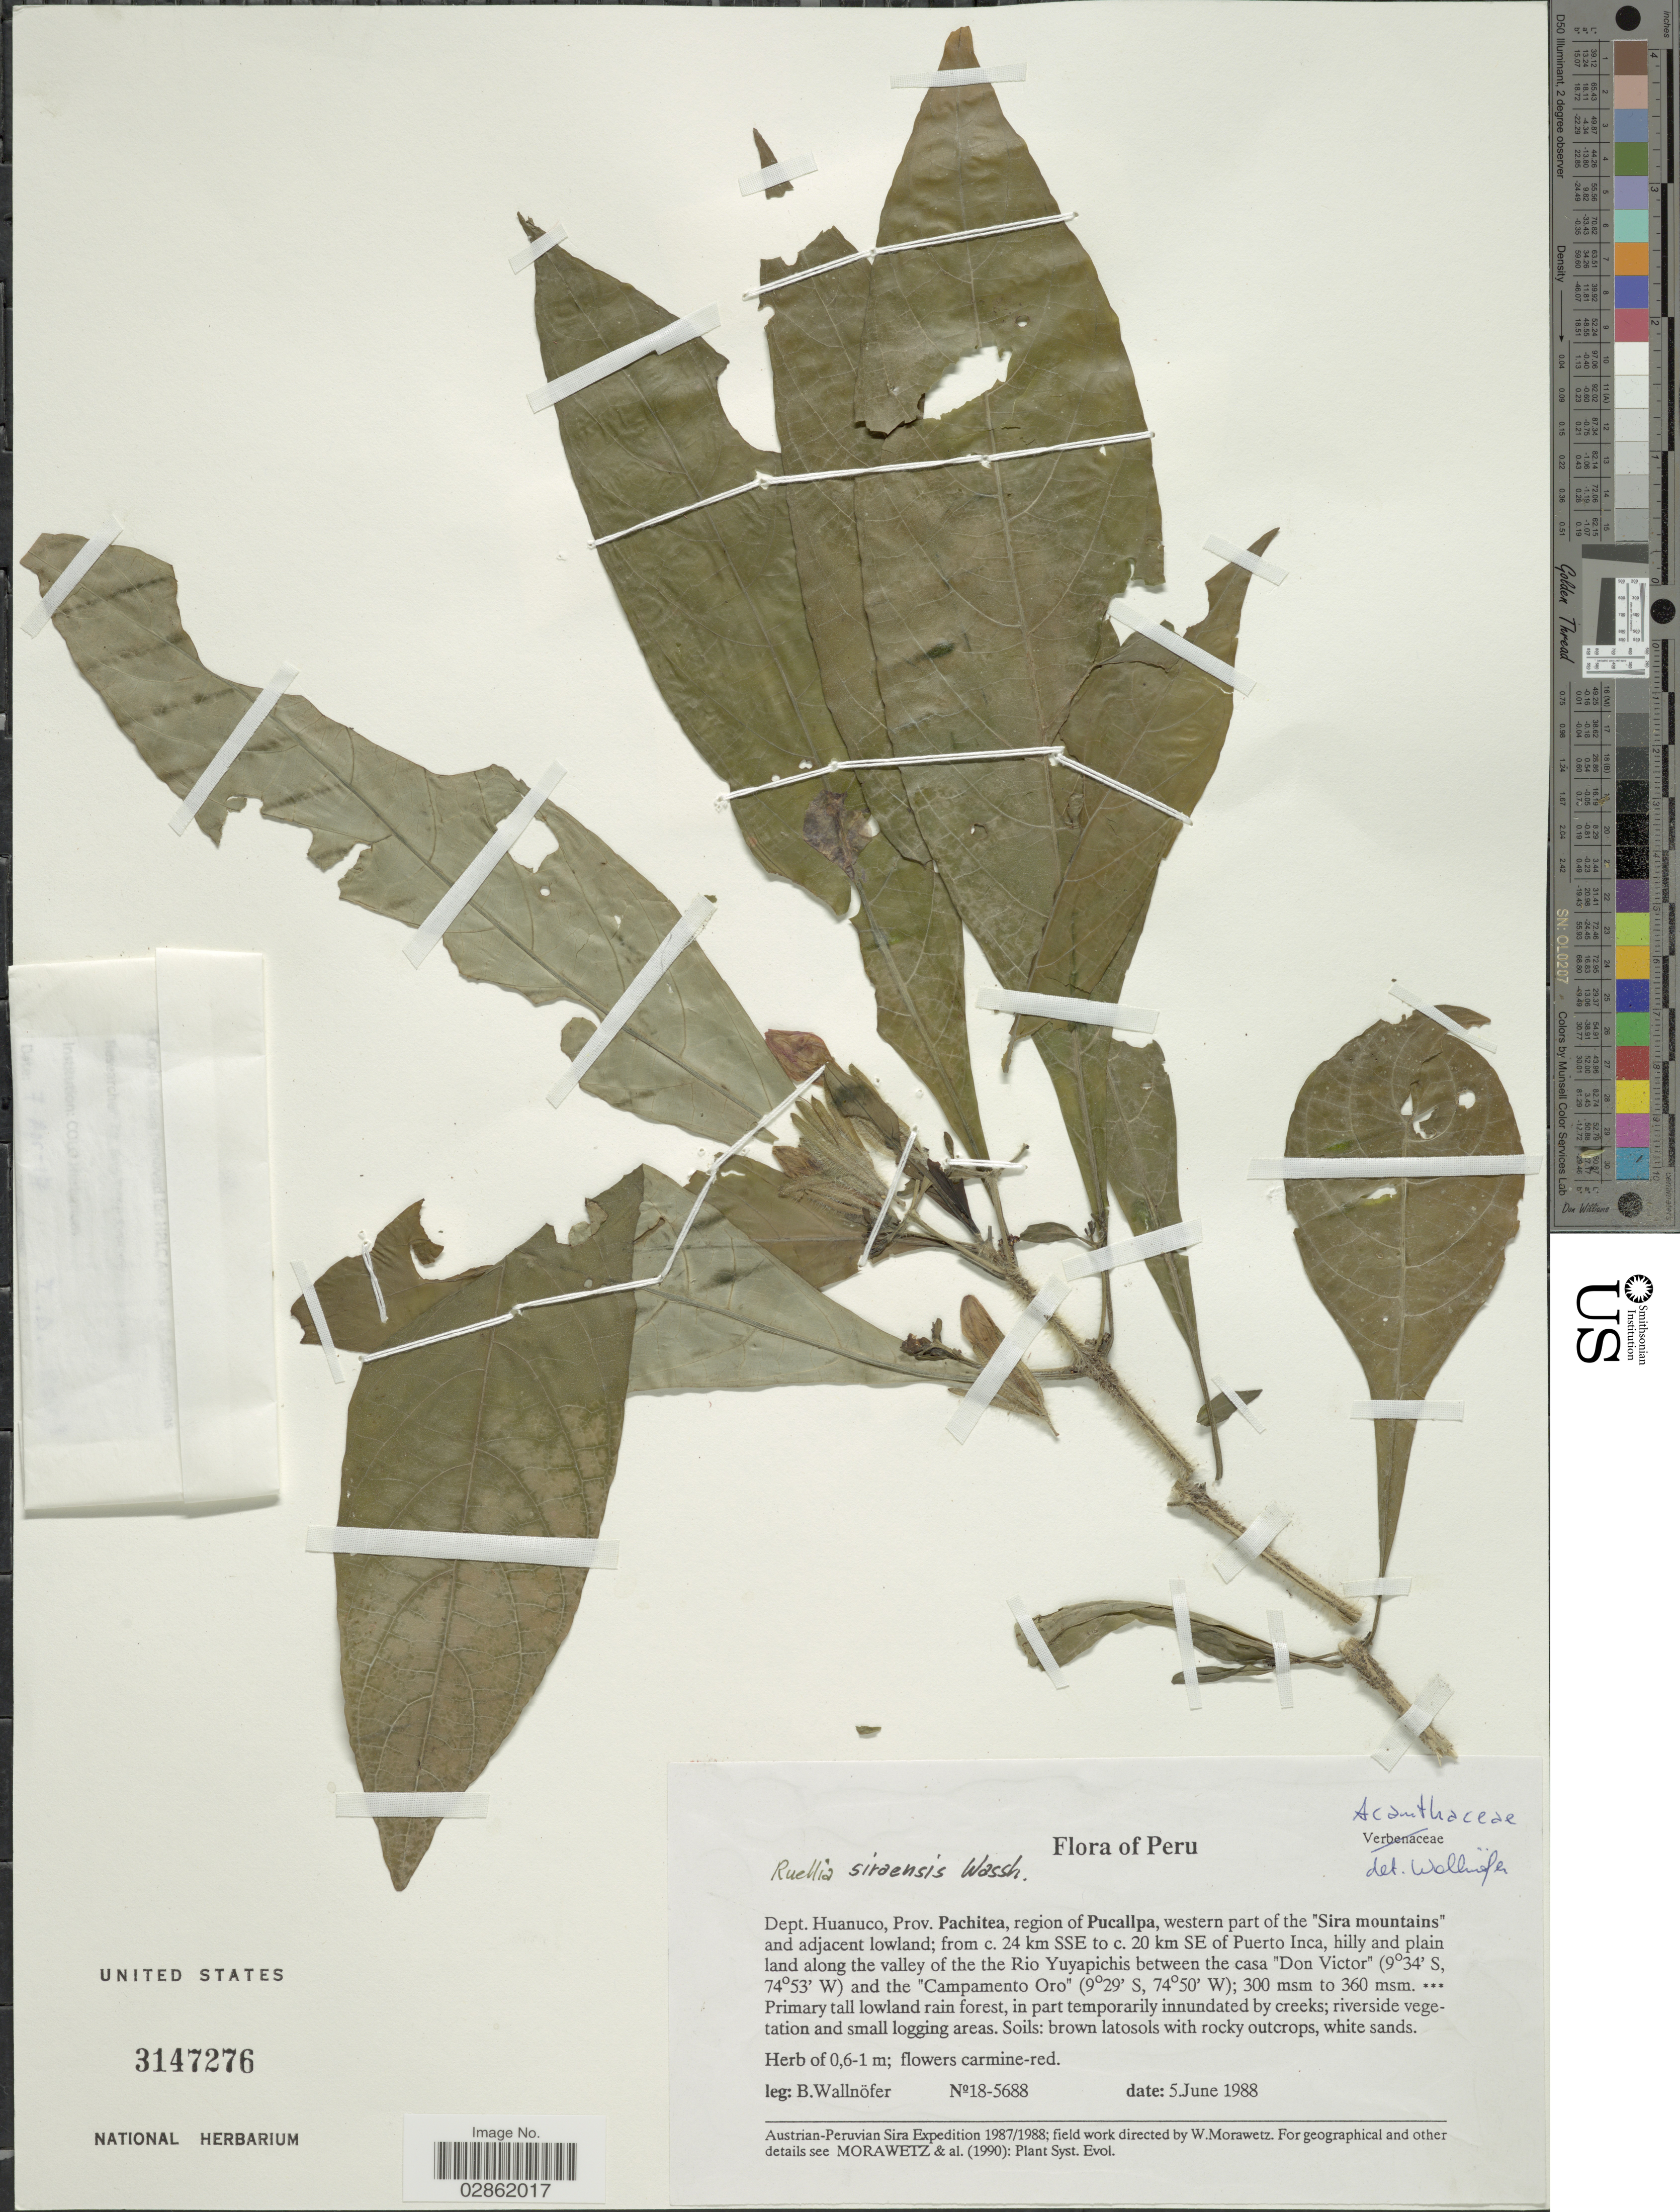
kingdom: Plantae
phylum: Tracheophyta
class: Magnoliopsida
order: Lamiales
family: Acanthaceae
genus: Ruellia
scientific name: Ruellia siraensis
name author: Wassh.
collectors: B. Wallnöfer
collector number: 18-5688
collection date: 1988-06-05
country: Peru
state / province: Huánuco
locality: Dept. Huanuco, Prov. Pachitea, region of Pucallpa, western part of the "Sira mountains" and adjacent lowland; from c. 24 km SSE to c. 20 km SE of Puerto Inca, hilly and plain land along the valley of the Rio Yuyapichis between the casa "Don Victor" and the "Campamento Oro" .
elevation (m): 300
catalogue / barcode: US 3147276